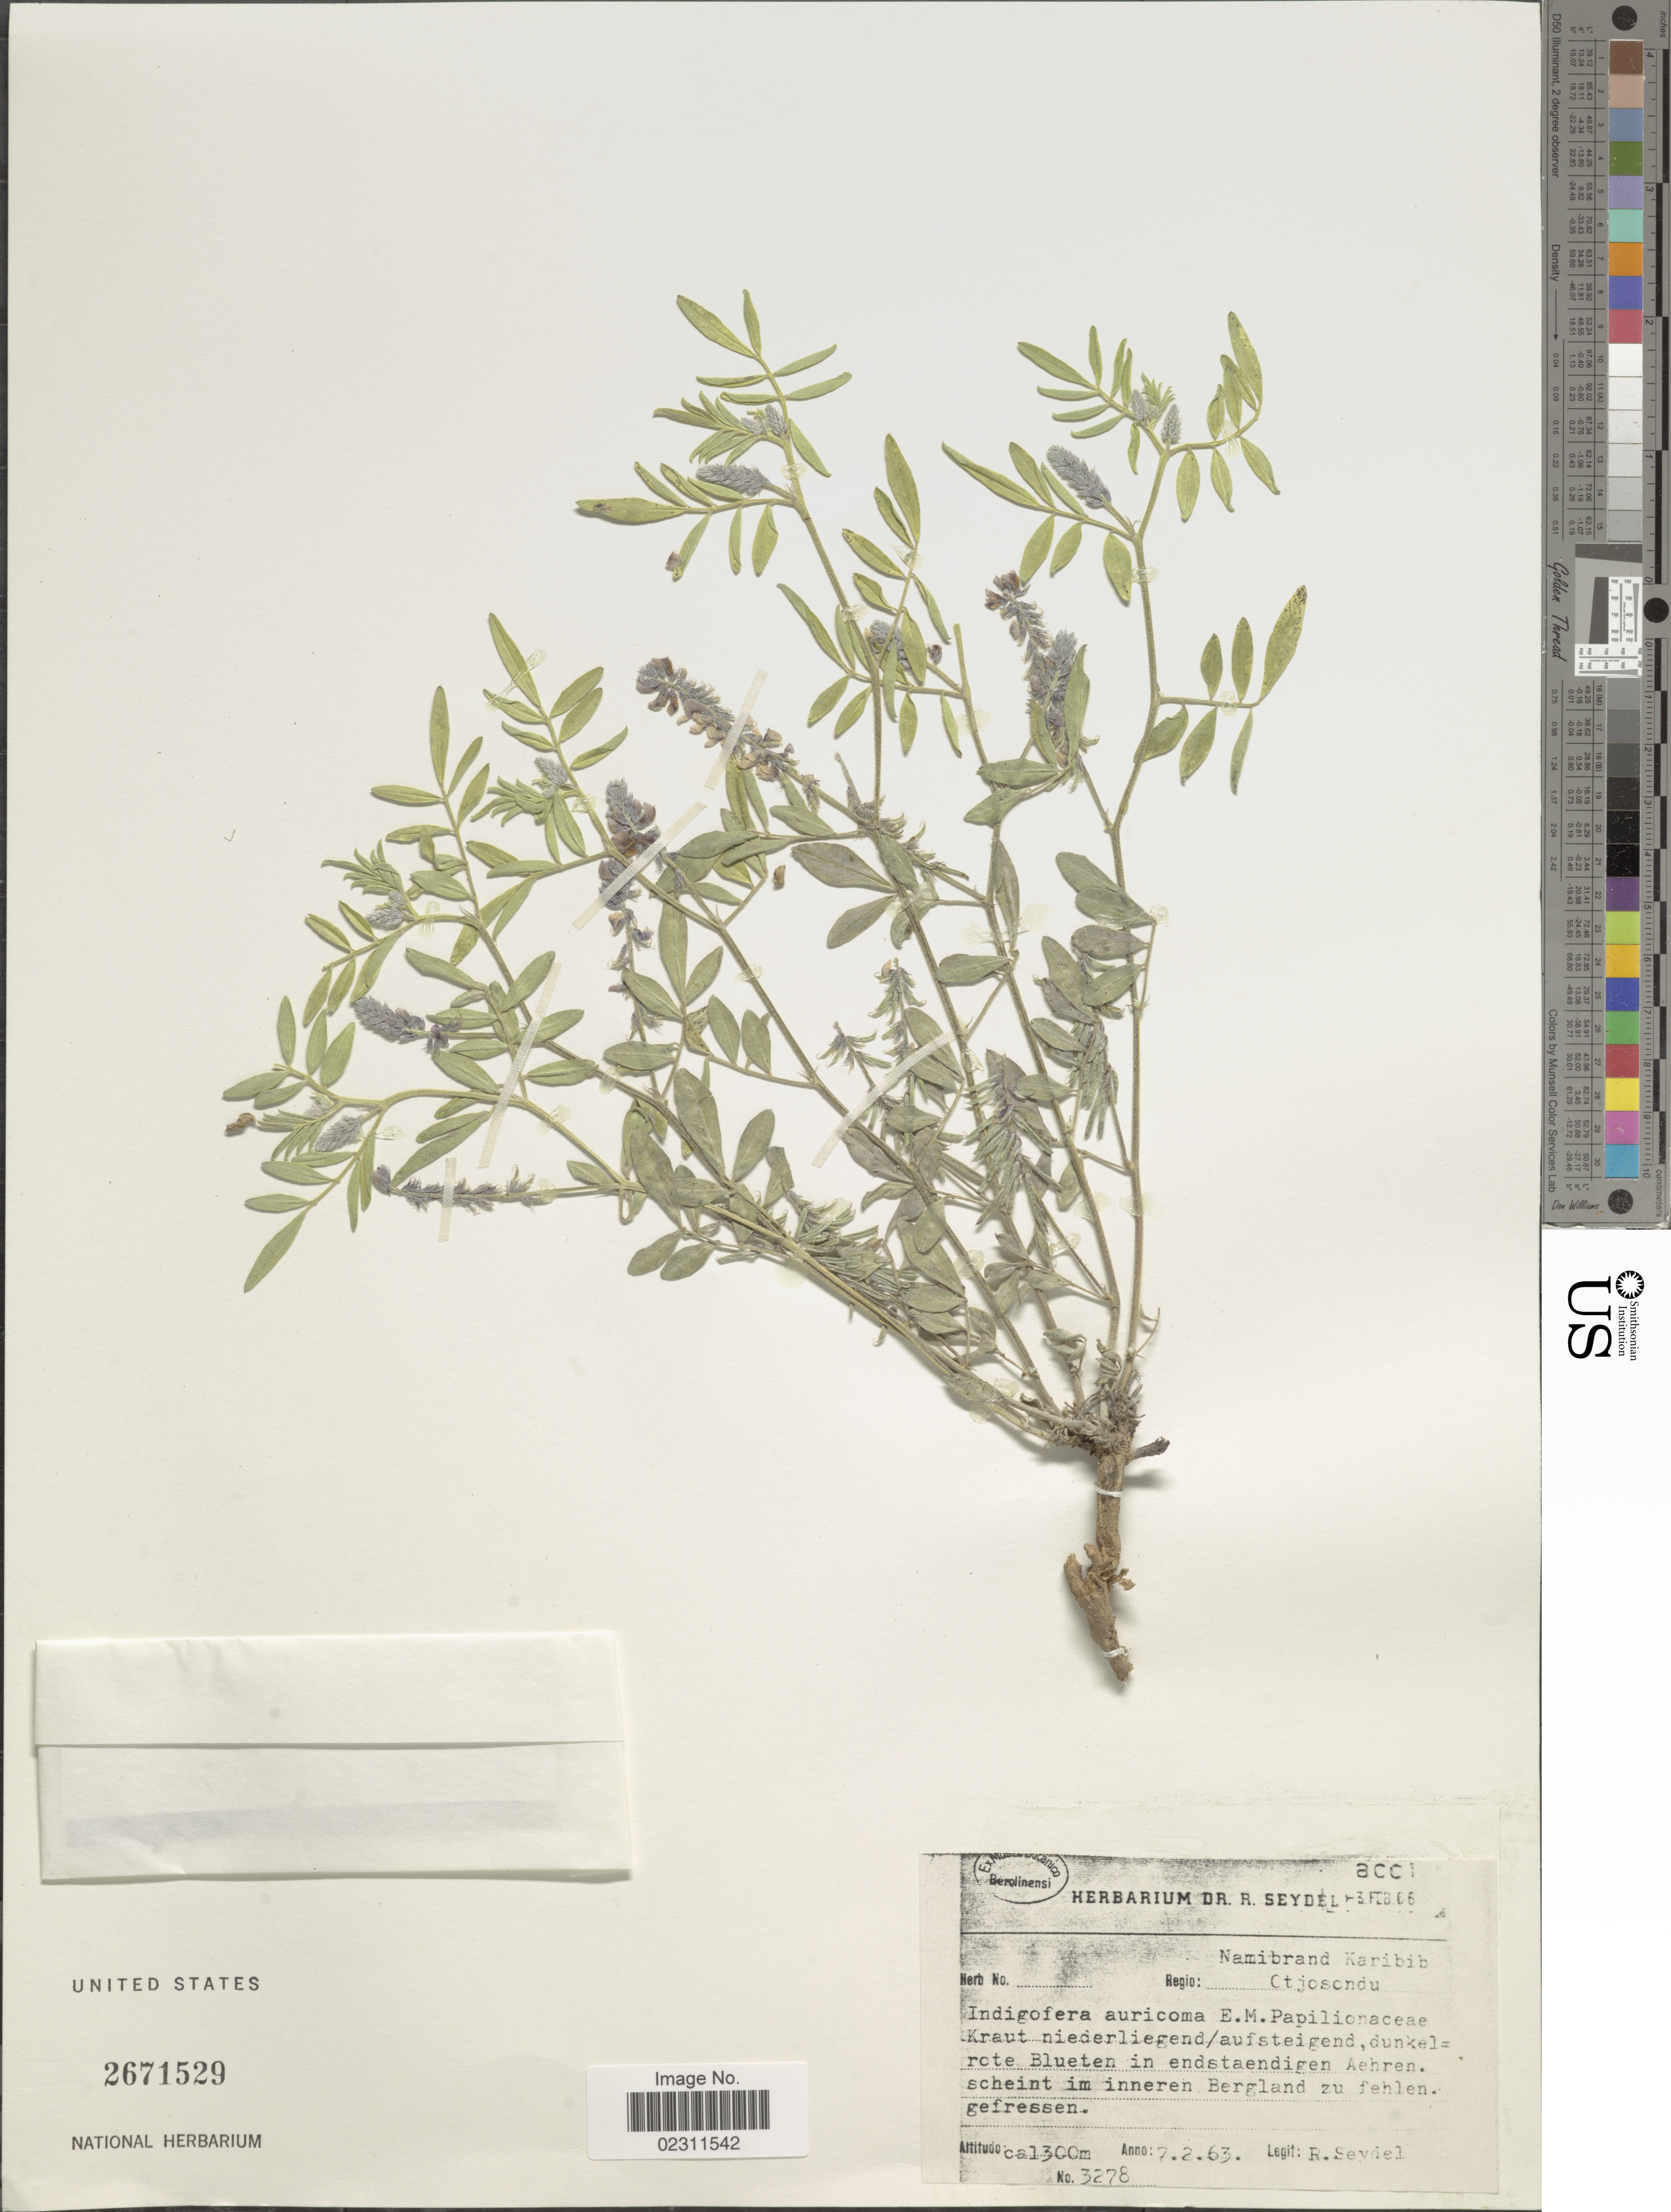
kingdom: Plantae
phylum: Tracheophyta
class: Magnoliopsida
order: Fabales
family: Fabaceae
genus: Indigofera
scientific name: Indigofera auricoma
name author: E. Mey.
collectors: R. Seydel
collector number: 3278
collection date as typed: Transcribed d/m/y: 7/2/63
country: Namibia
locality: Namibrand Karibib, Otjosondu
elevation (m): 1300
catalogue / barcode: US 2671529